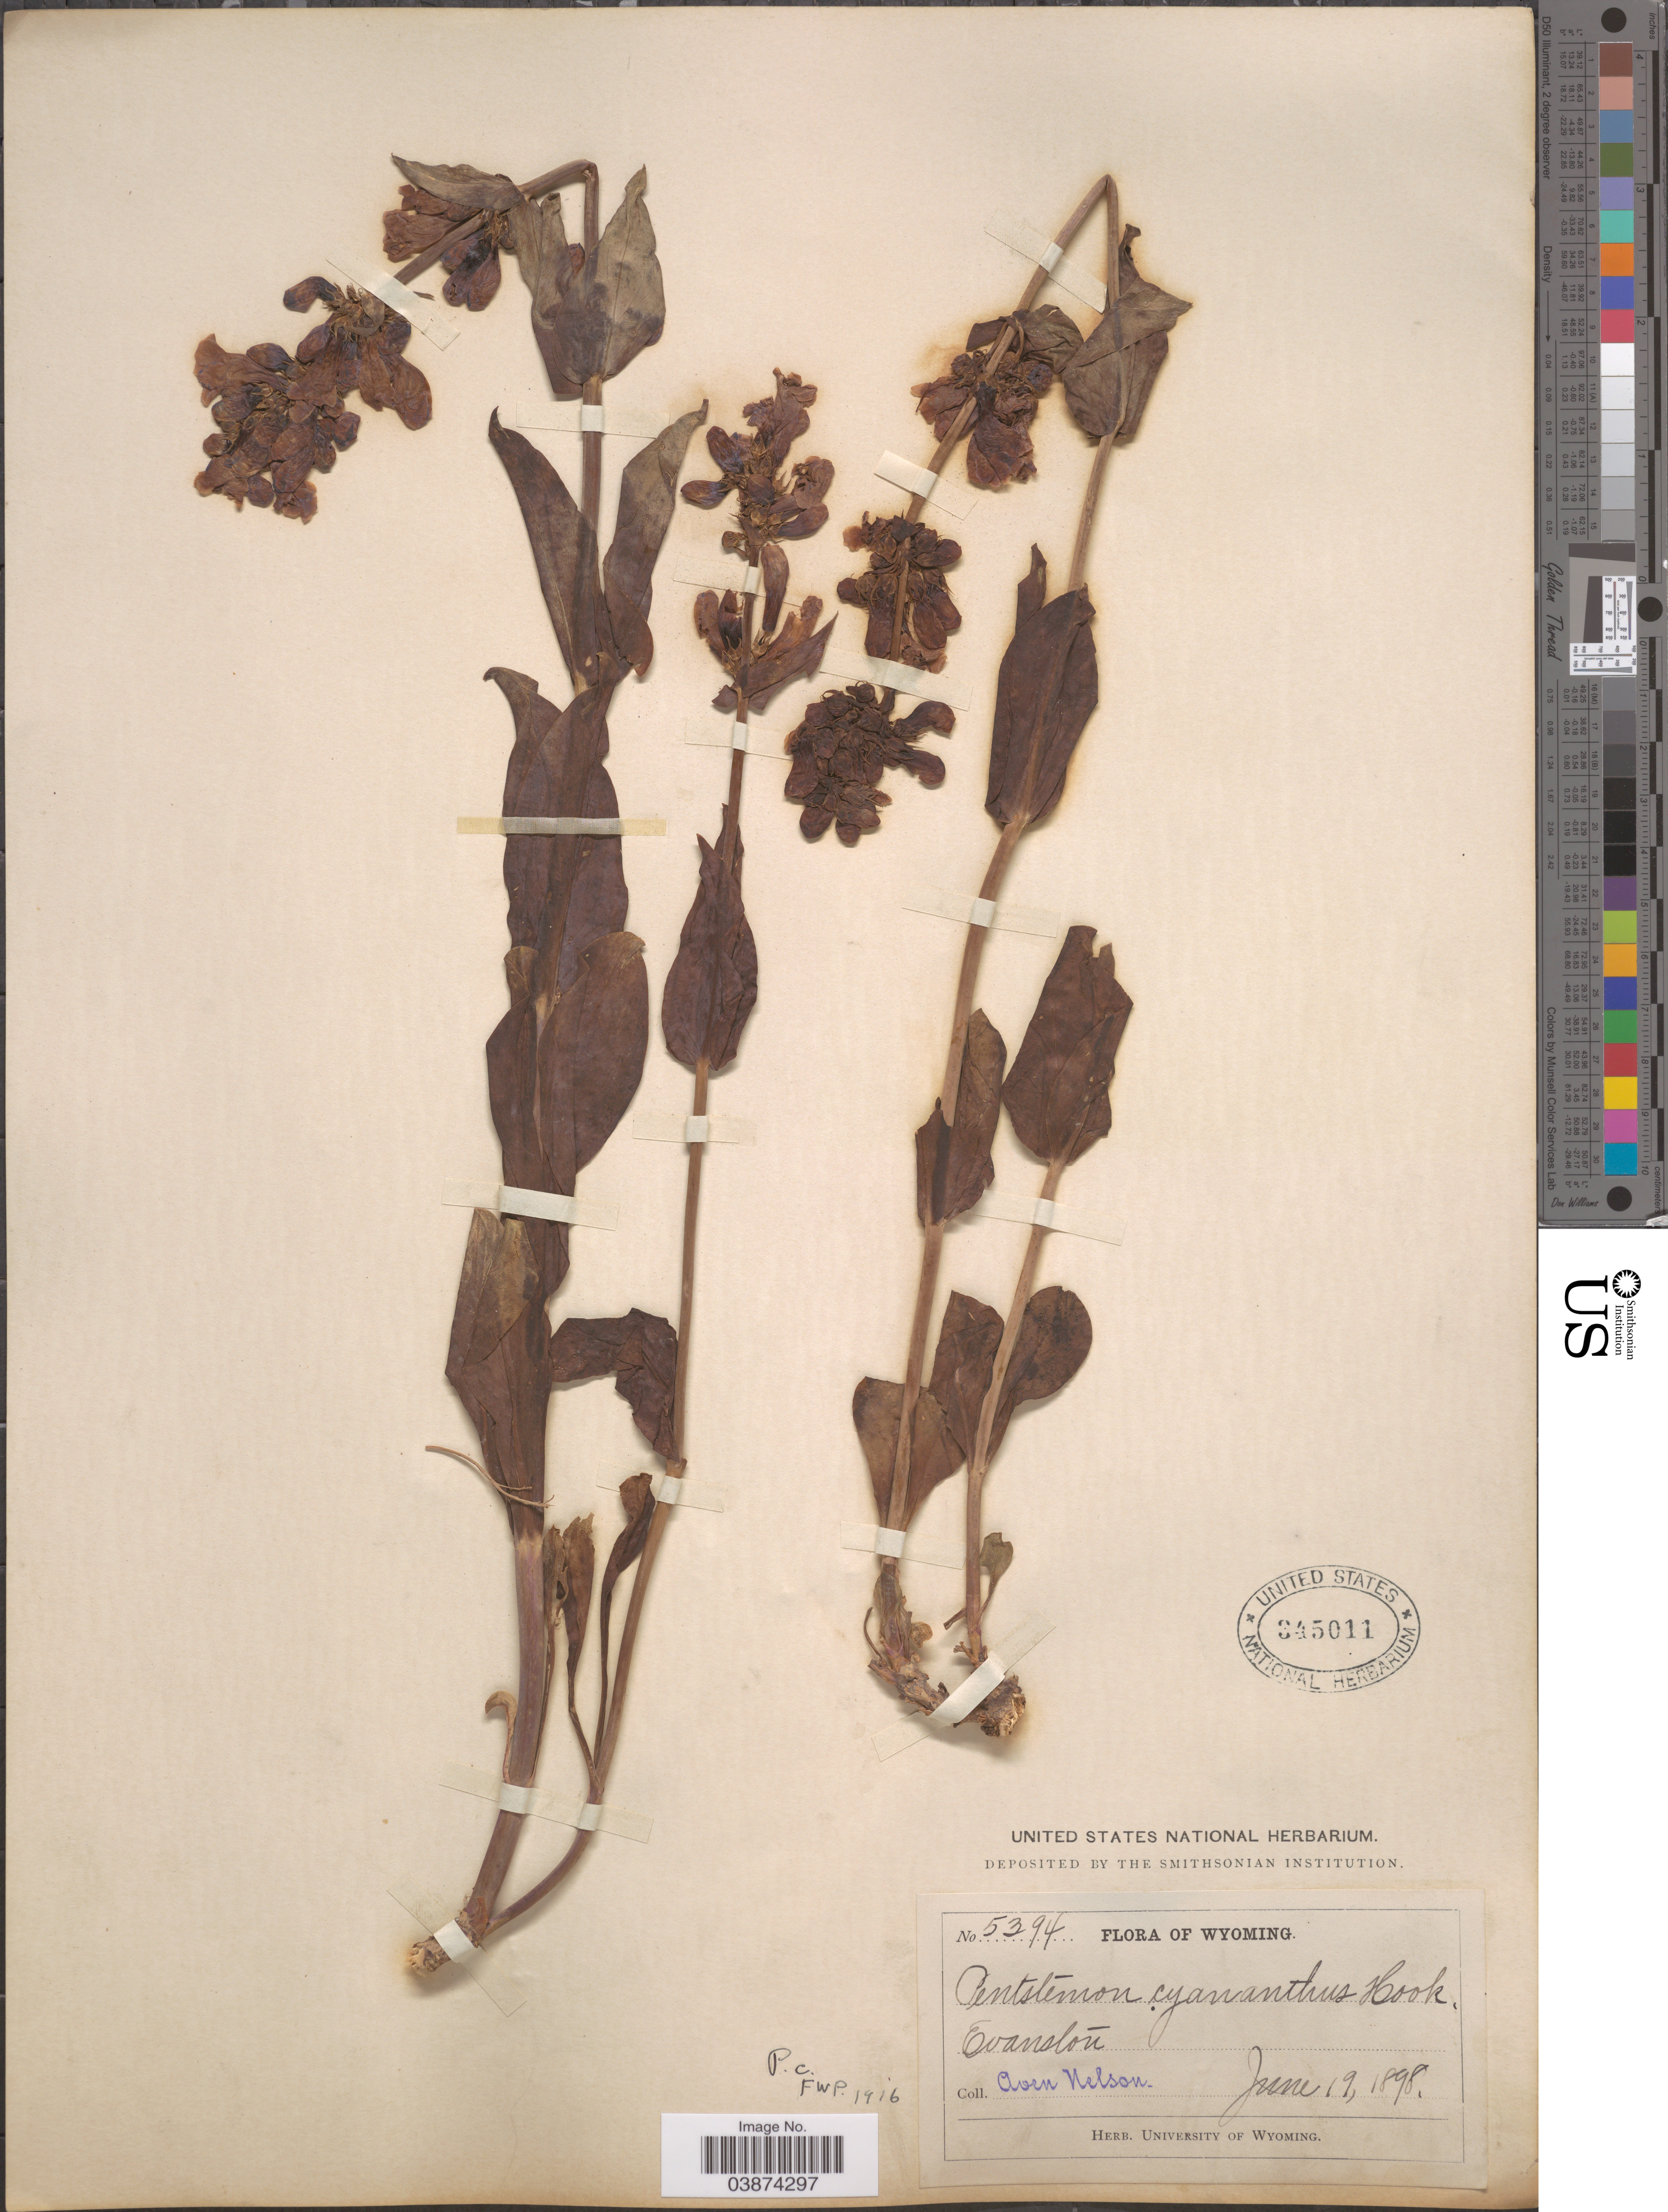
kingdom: Plantae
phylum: Tracheophyta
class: Magnoliopsida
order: Lamiales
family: Plantaginaceae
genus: Penstemon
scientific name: Penstemon cyananthus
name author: Hook.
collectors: A. Nelson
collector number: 5394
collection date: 1898-06-19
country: United States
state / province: Wyoming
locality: Evanston.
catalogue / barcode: US 345011